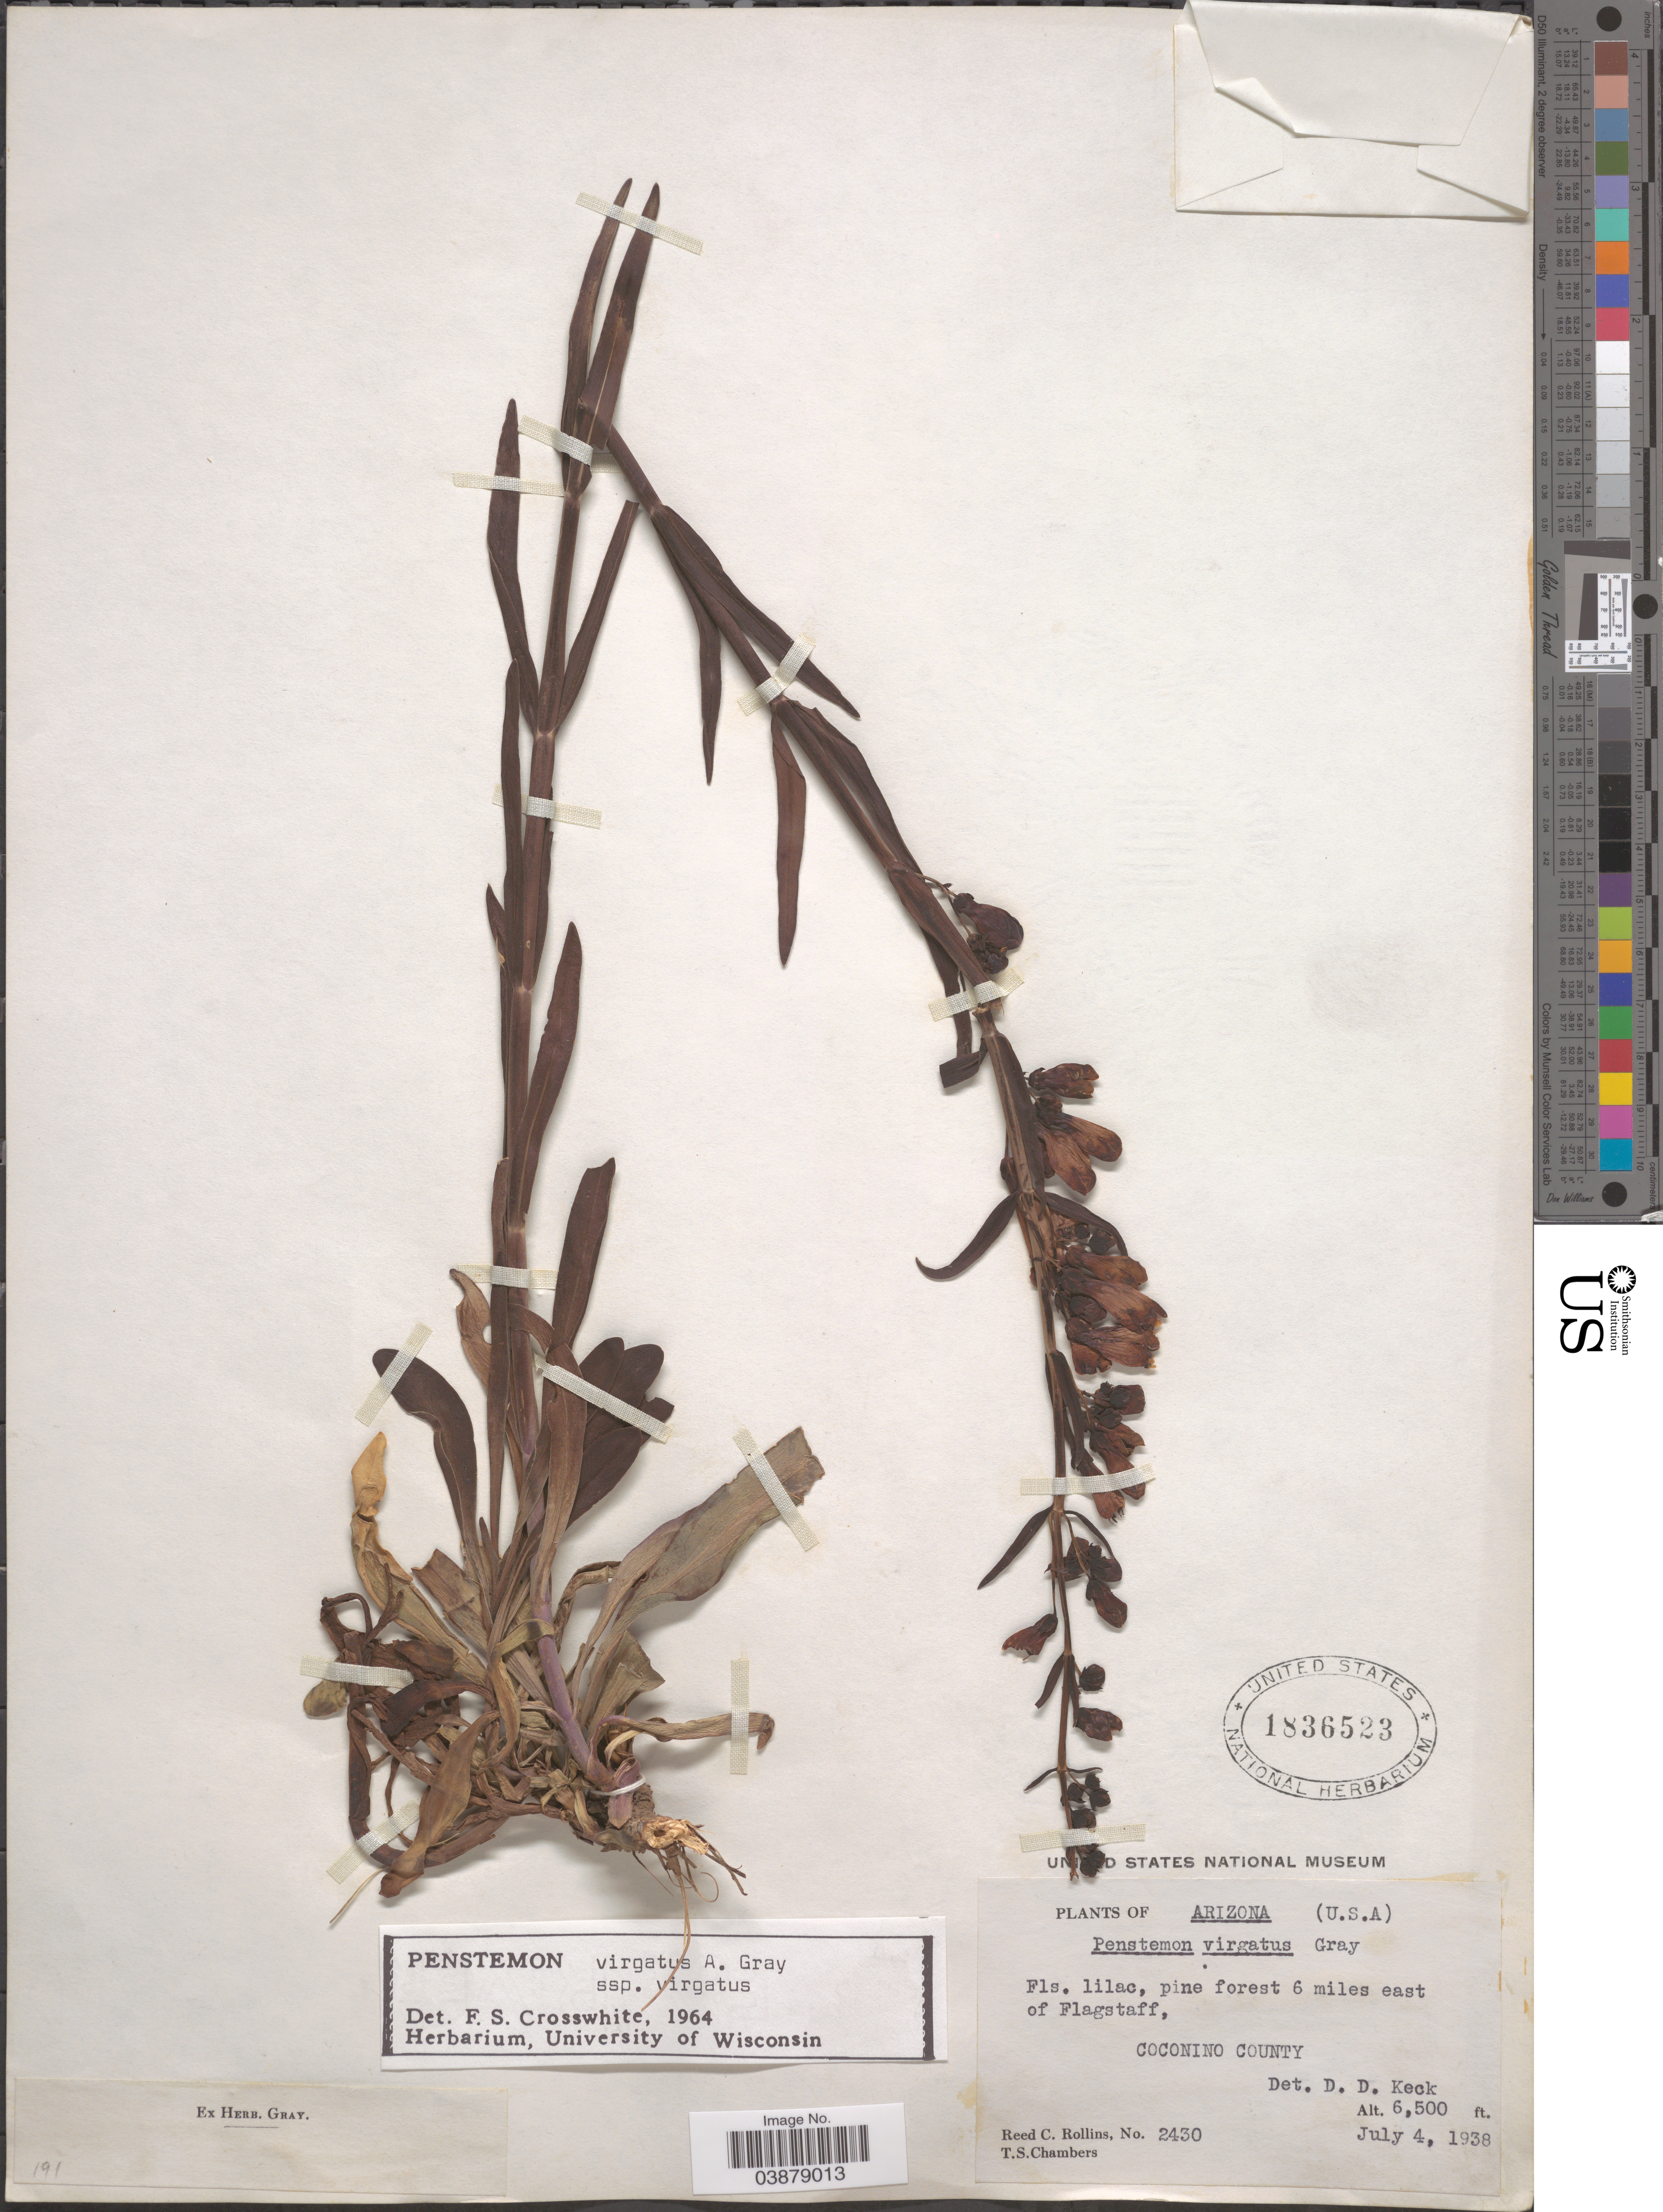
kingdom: Plantae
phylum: Tracheophyta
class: Magnoliopsida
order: Lamiales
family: Plantaginaceae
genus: Penstemon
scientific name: Penstemon virgatus subsp. virgatus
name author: A. Gray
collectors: R. C. Rollins & T. Chambers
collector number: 2430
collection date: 1938-07-04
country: United States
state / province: Arizona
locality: Pine forest 6 miles east of Flagstaff, Coconino County.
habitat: pine forest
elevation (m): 1981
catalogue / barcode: US 1836523